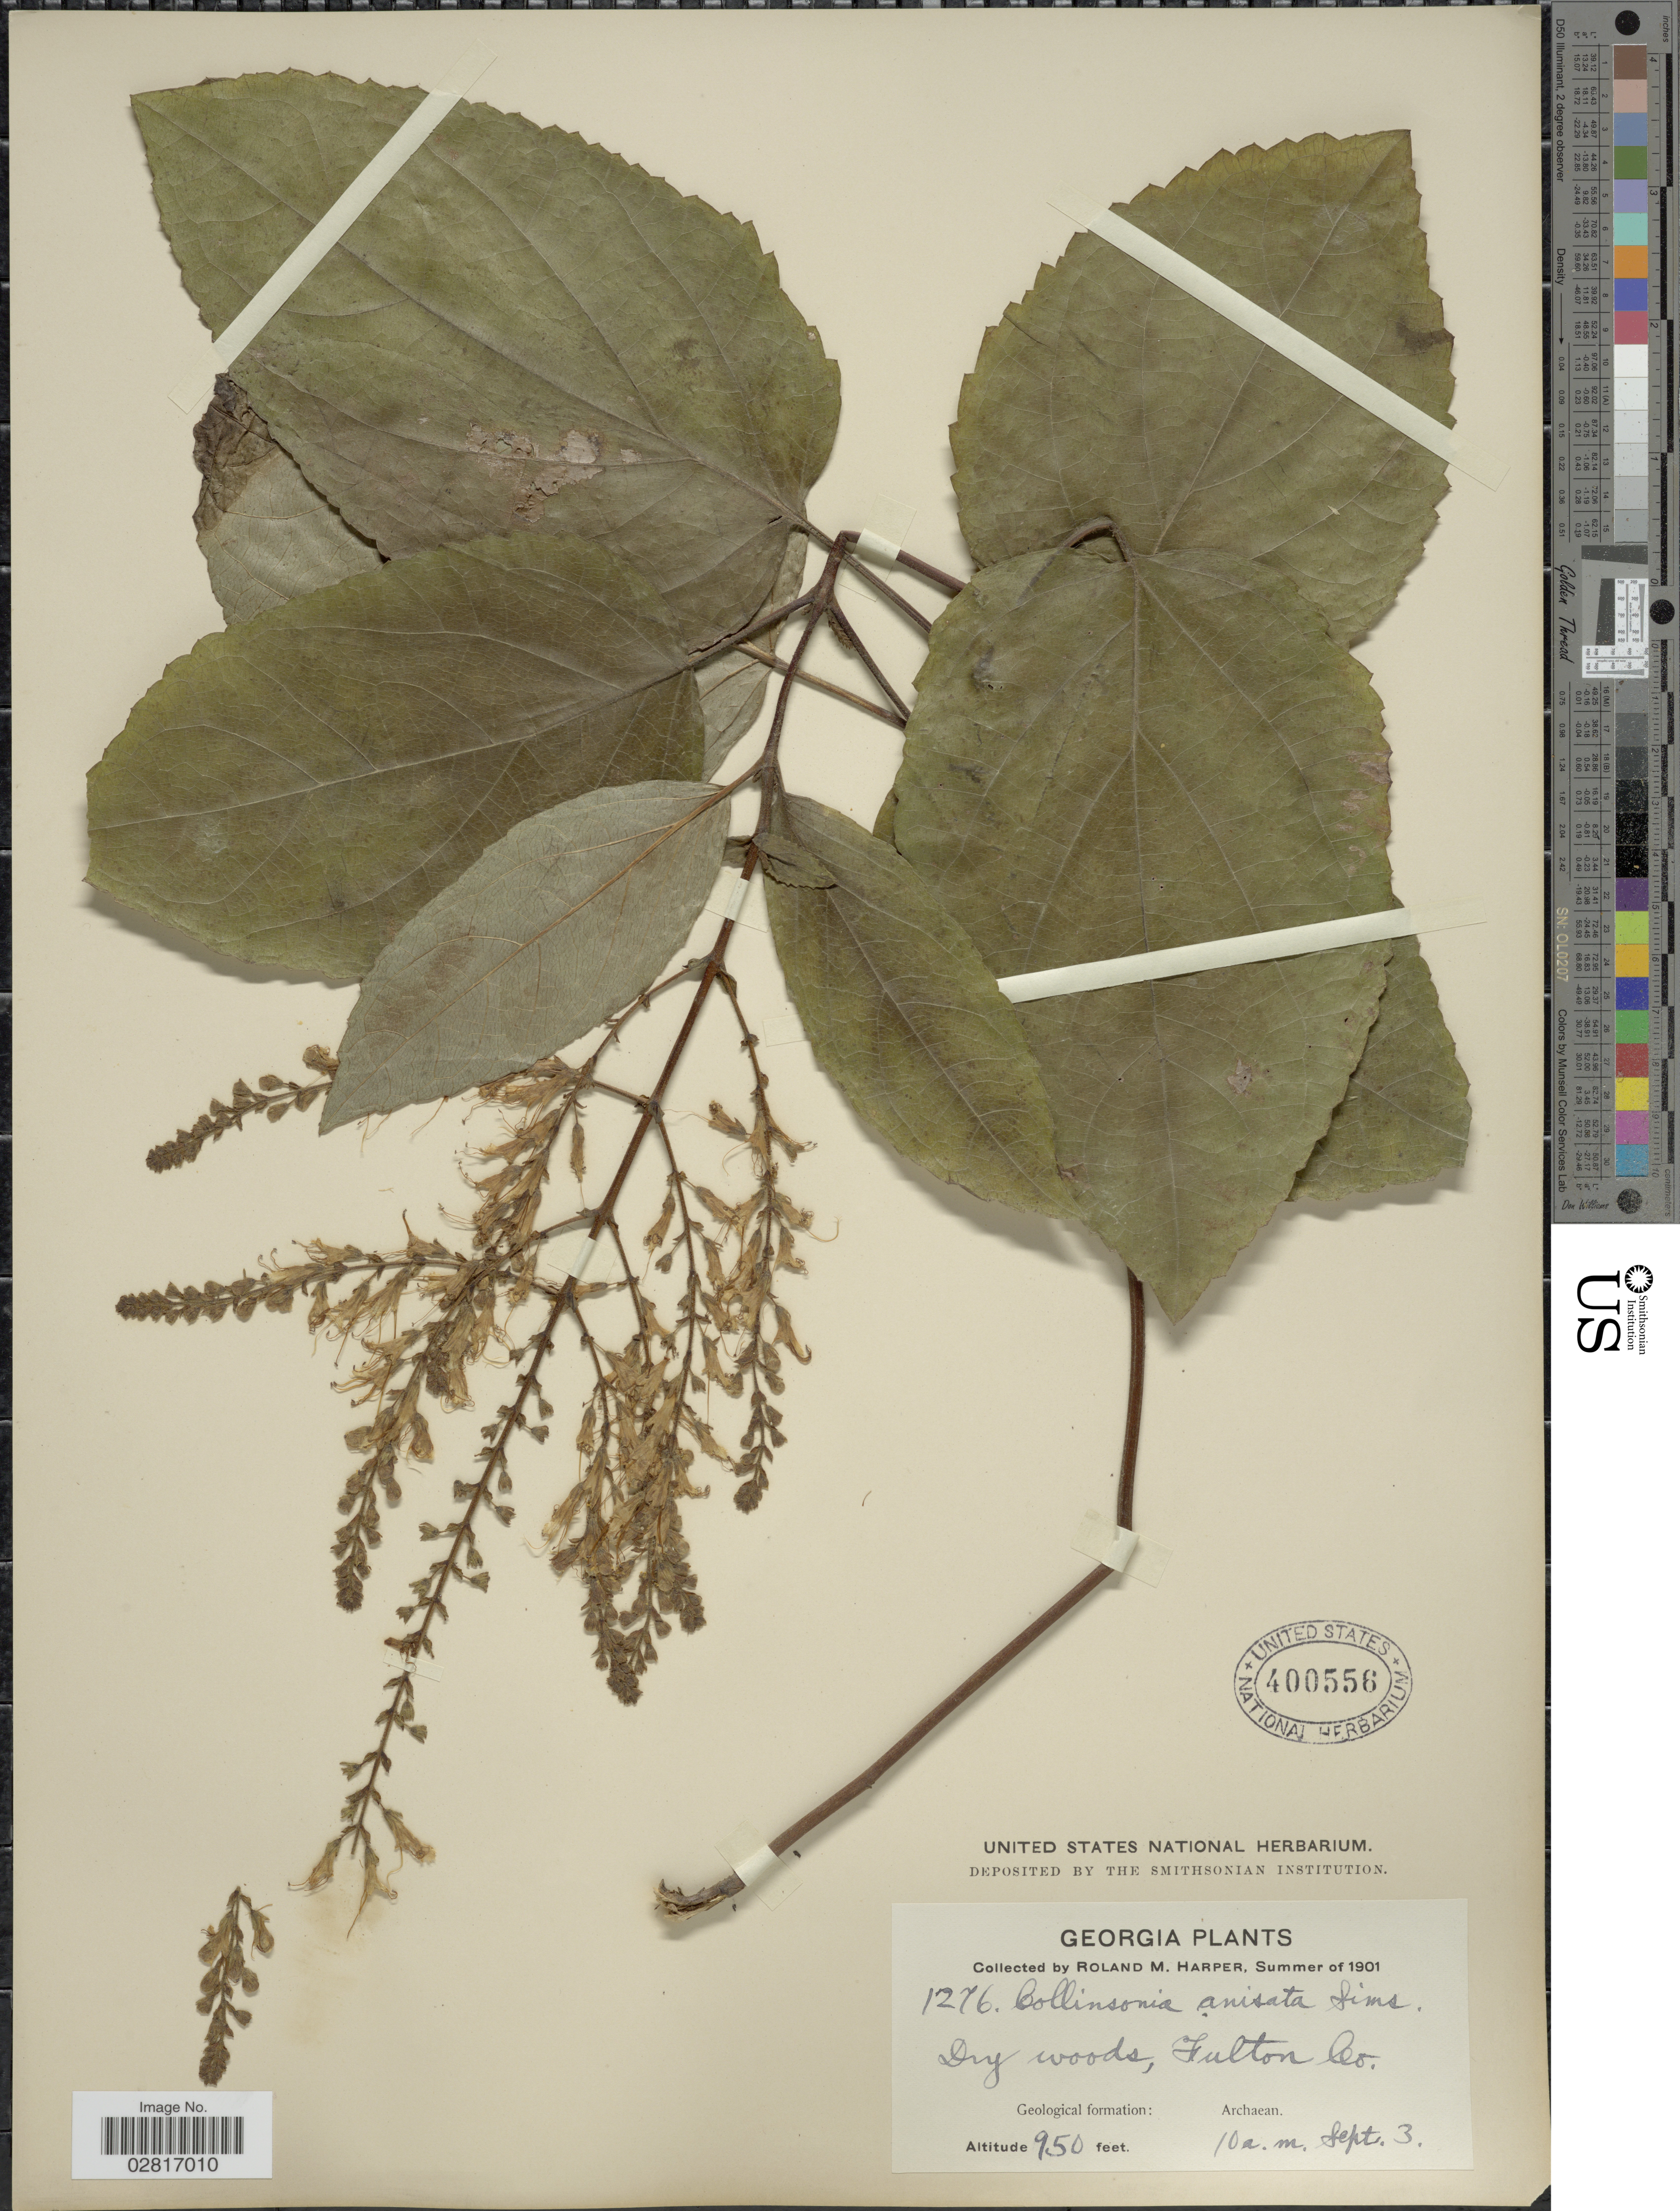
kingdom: Plantae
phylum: Tracheophyta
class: Magnoliopsida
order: Lamiales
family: Lamiaceae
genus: Collinsonia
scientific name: Collinsonia anisata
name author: Sims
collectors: R. M. Harper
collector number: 1276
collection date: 1901-09-03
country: United States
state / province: Georgia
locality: Fulton Co., Geological formation: Archaean.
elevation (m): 290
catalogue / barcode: US 400556